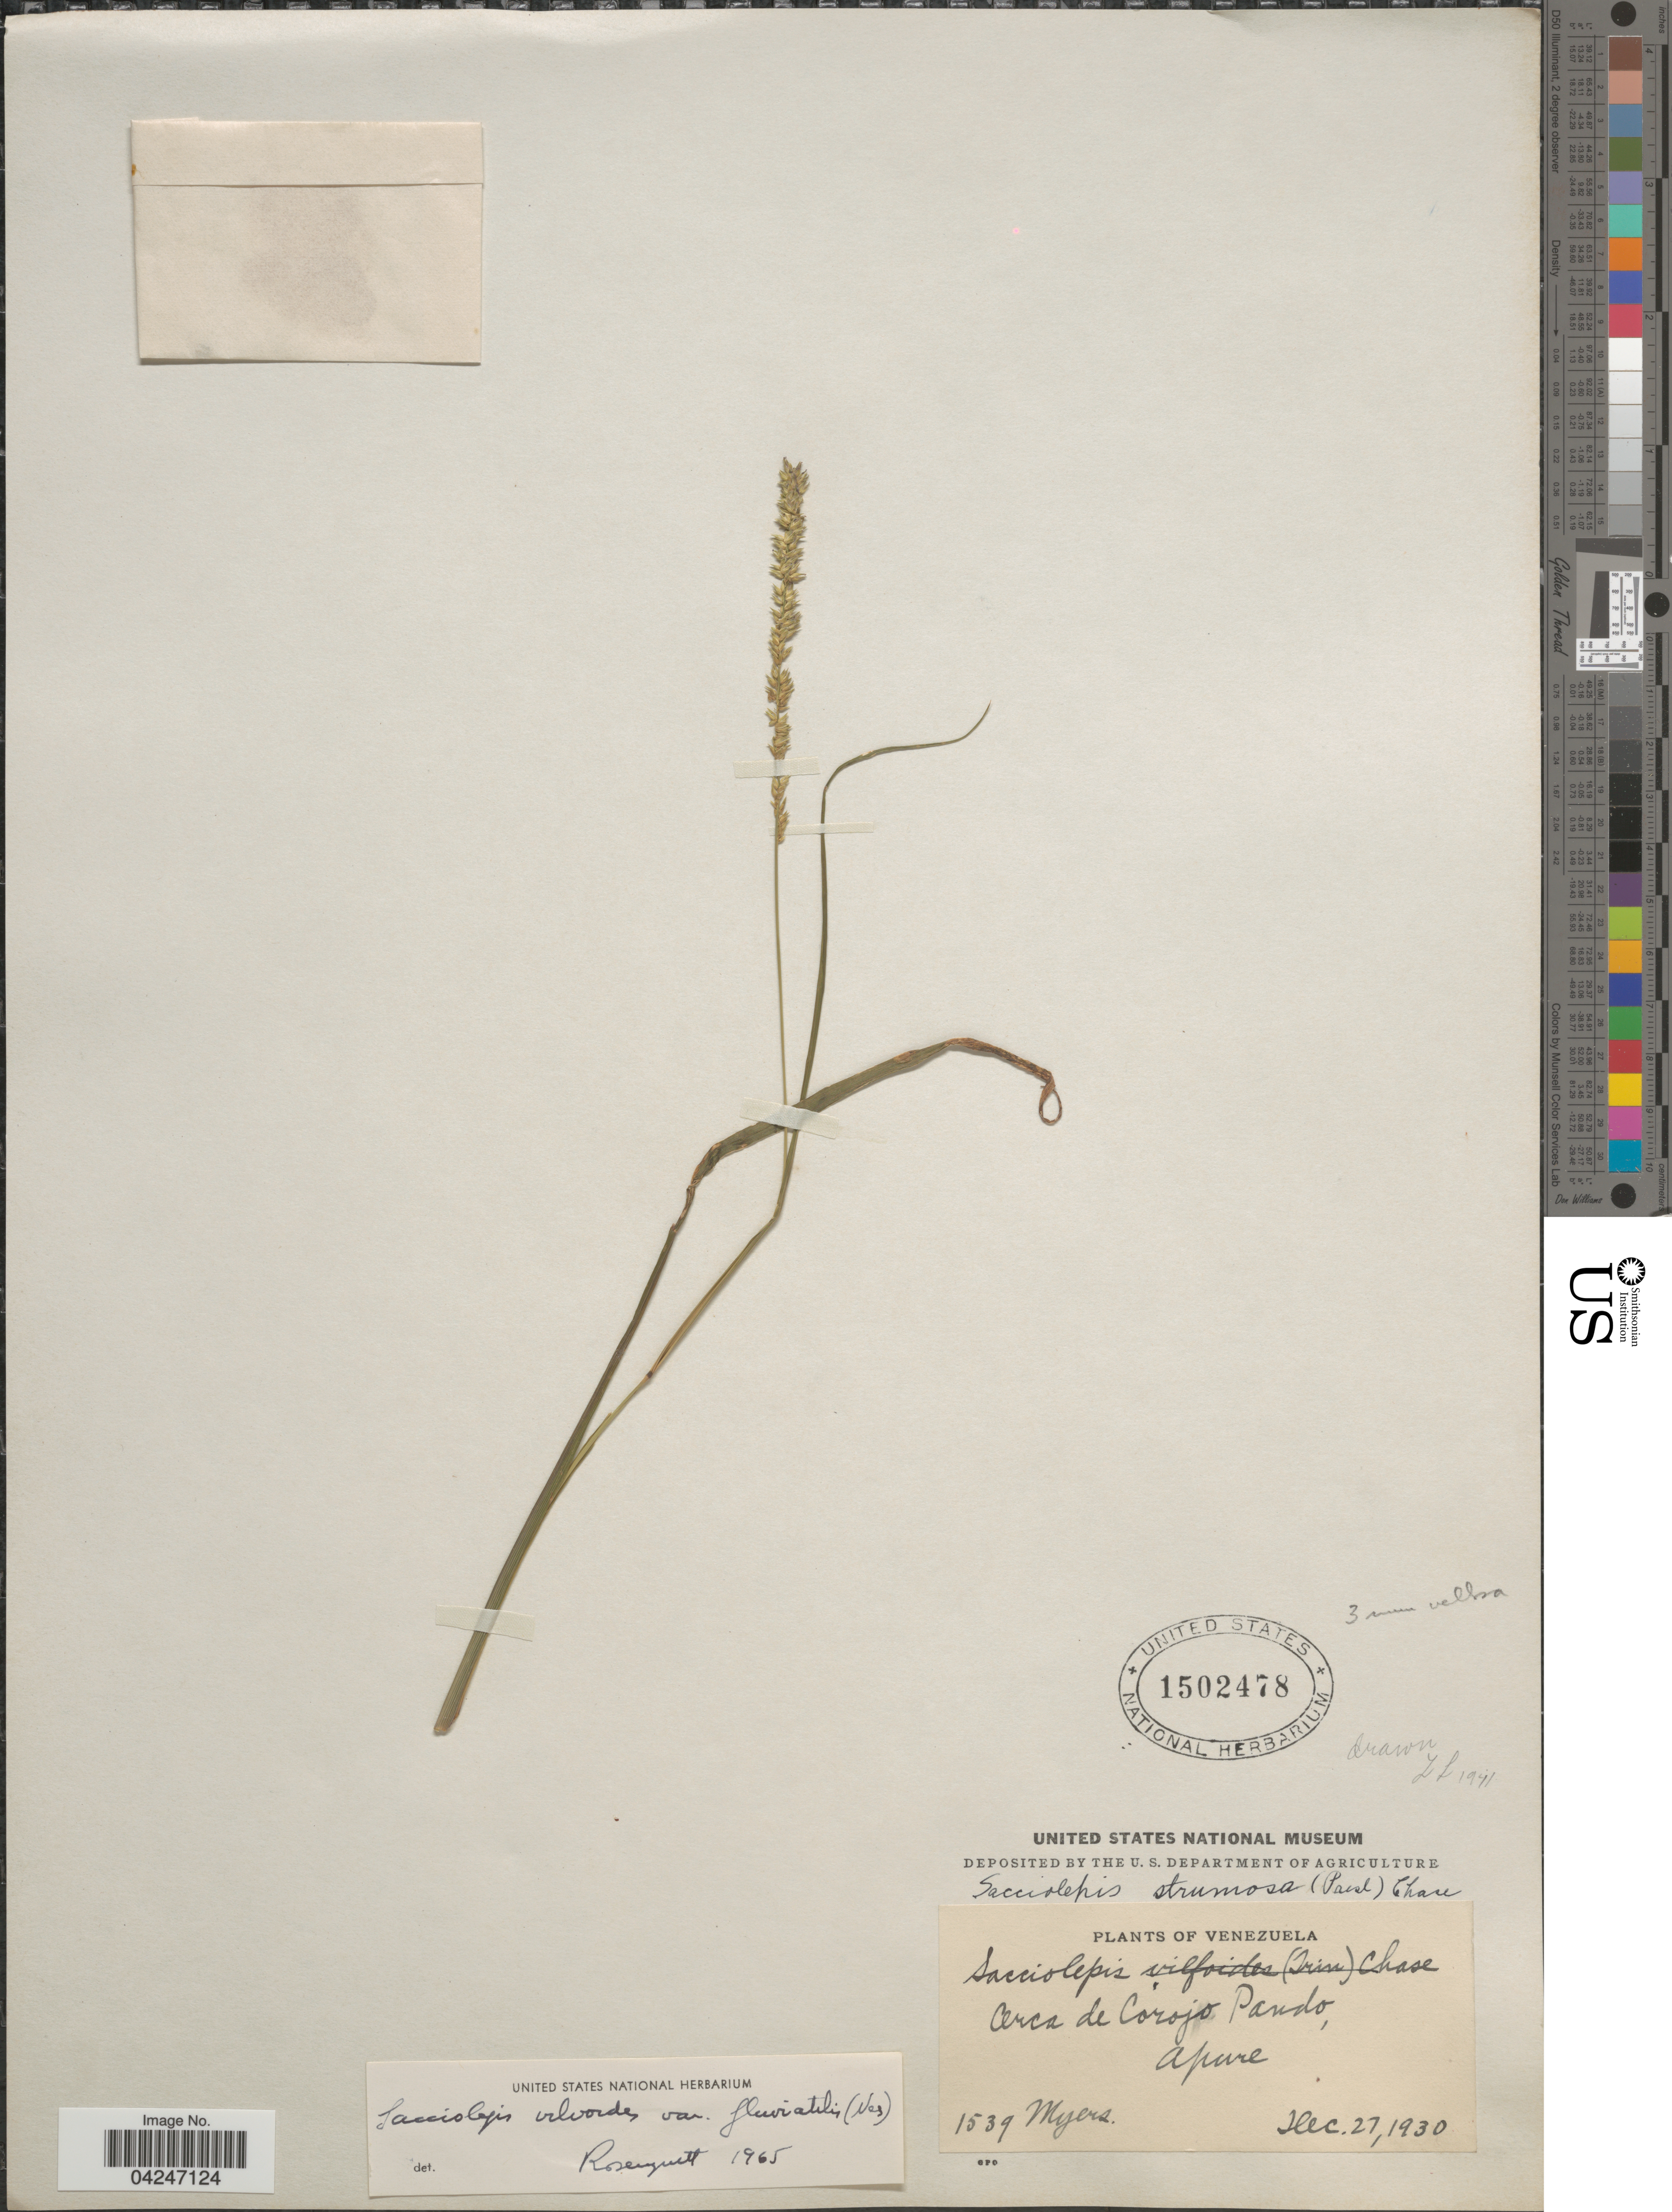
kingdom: Plantae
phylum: Tracheophyta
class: Liliopsida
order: Poales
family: Poaceae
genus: Sacciolepis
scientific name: Sacciolepis vilvoides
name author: (Trin.) Chase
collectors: Myers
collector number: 1539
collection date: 1930-12-27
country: Venezuela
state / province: Apure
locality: Orca de Corojo Pando.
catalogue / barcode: US 1502478